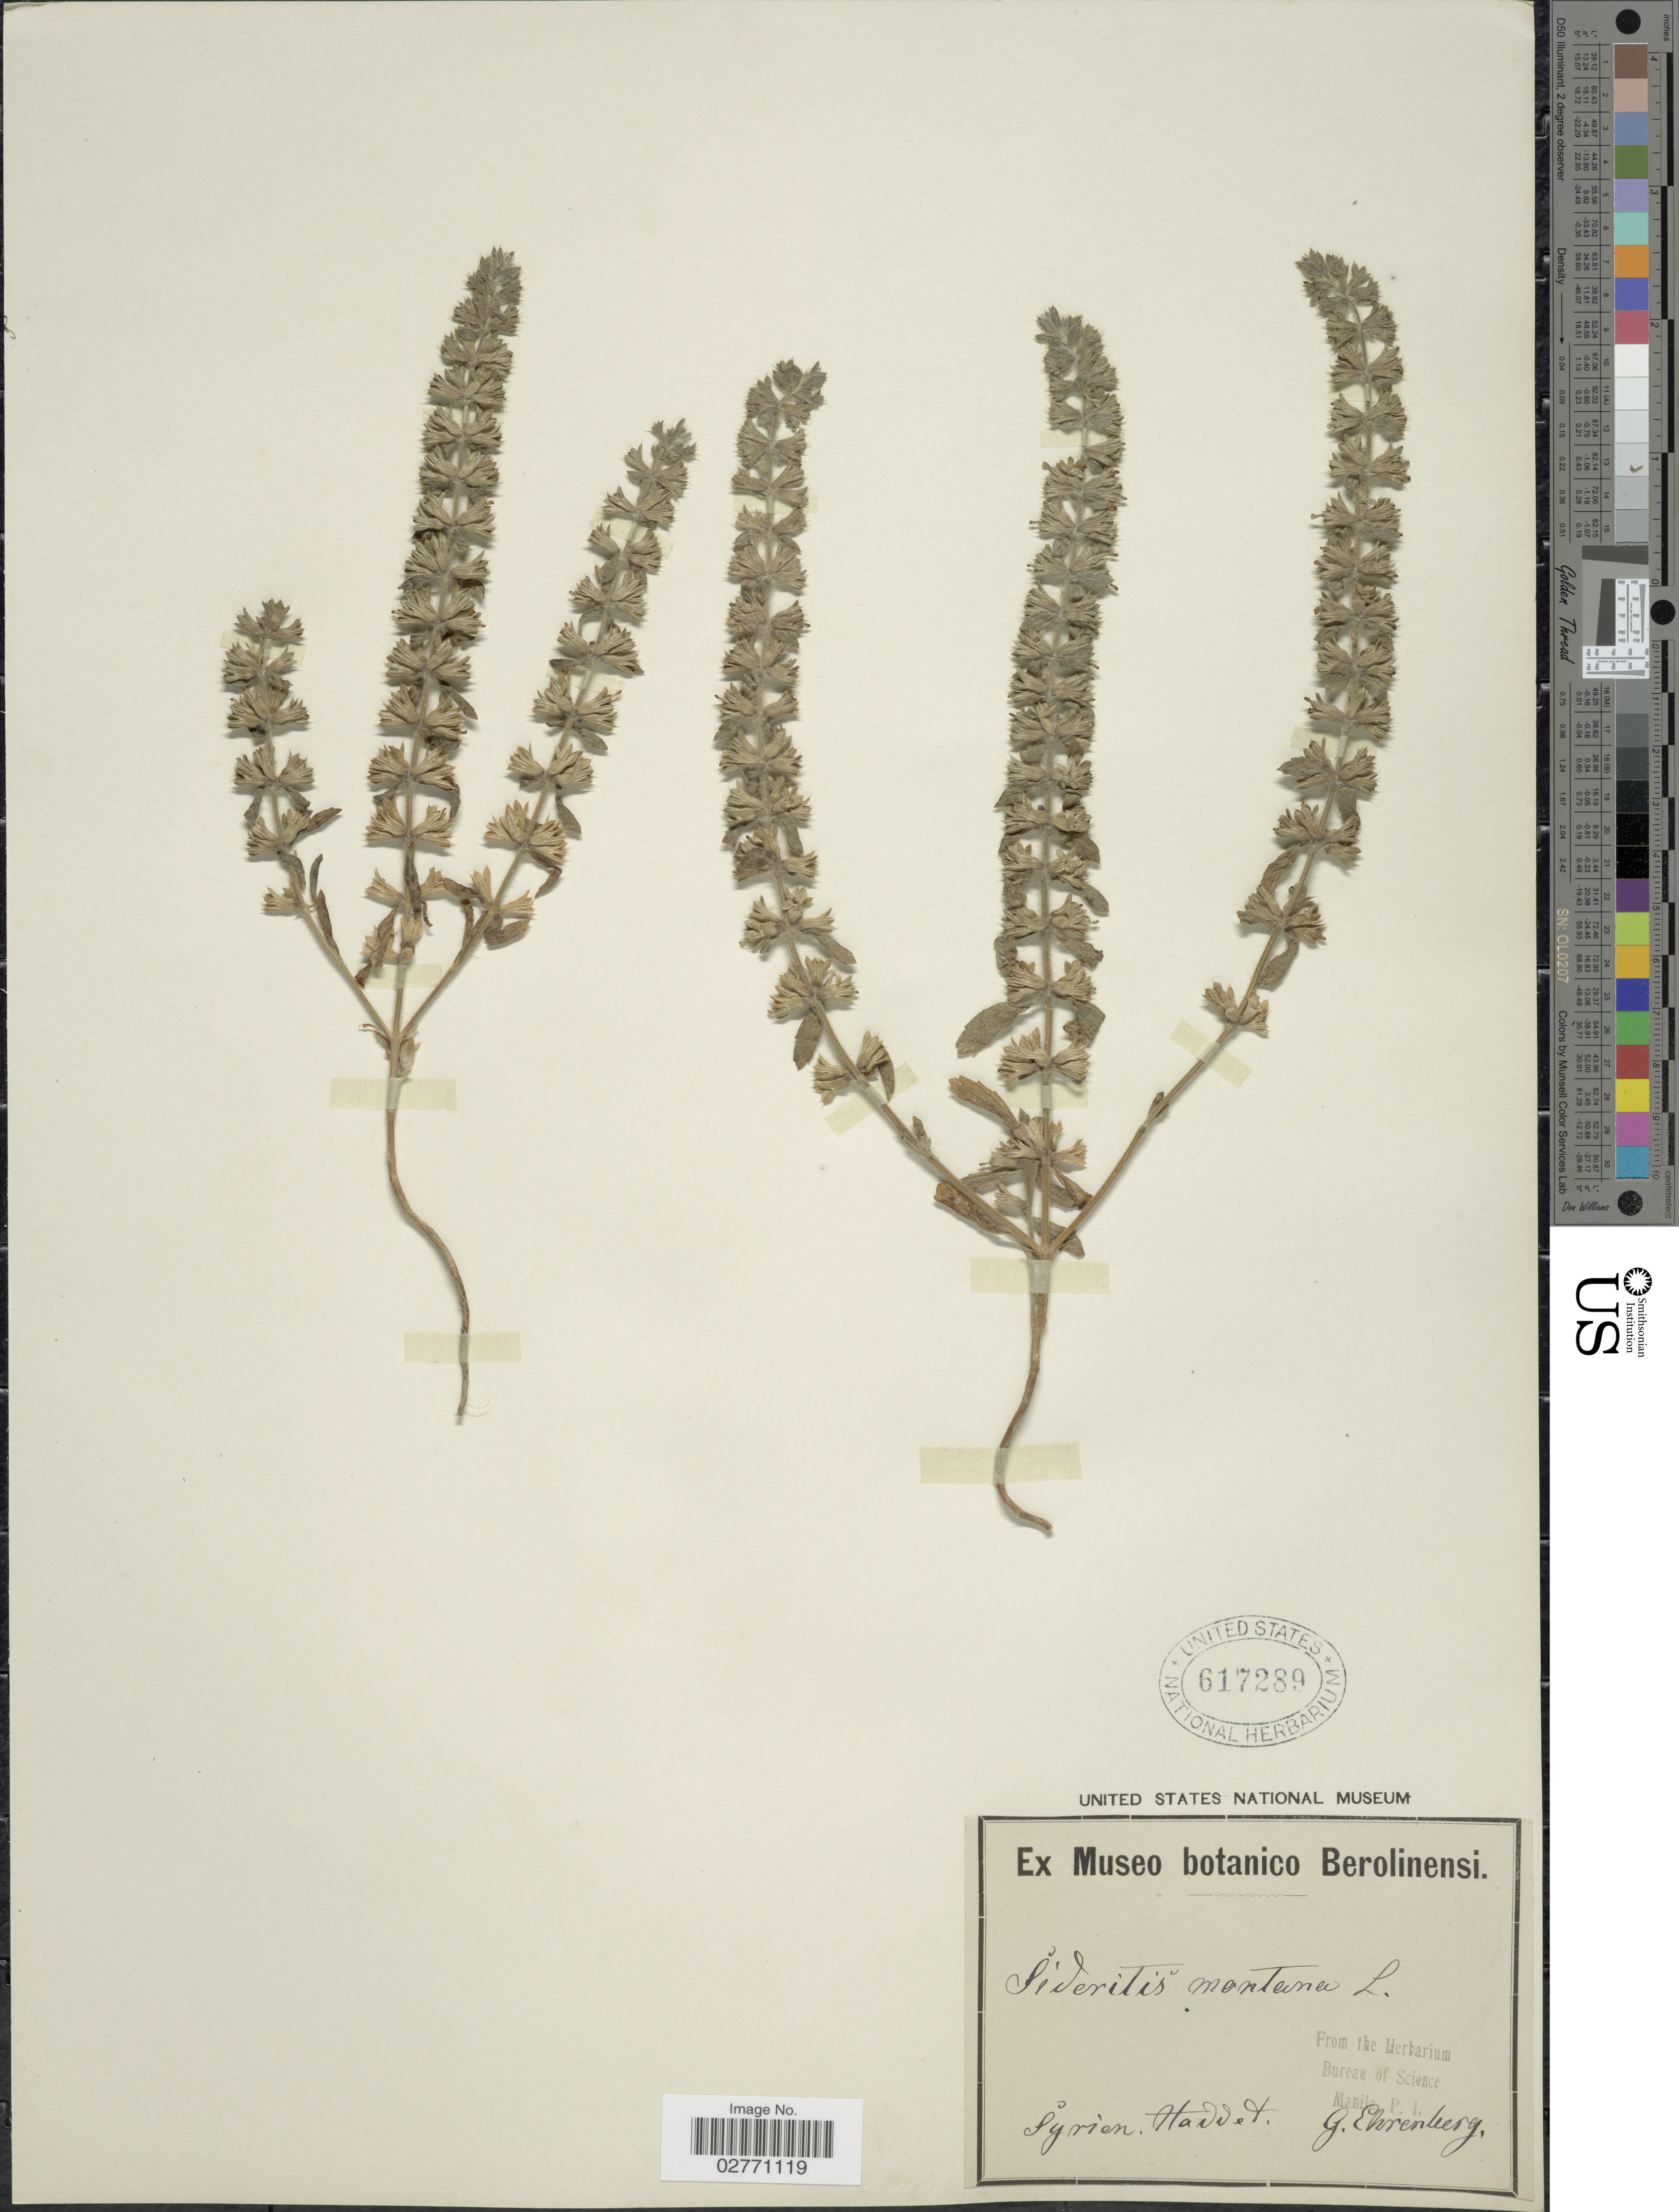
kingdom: Plantae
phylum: Tracheophyta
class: Magnoliopsida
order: Lamiales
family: Lamiaceae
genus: Sideritis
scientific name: Sideritis montana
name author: L.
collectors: G. Ehrenberg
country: Syria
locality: Haddet.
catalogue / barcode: US 617289